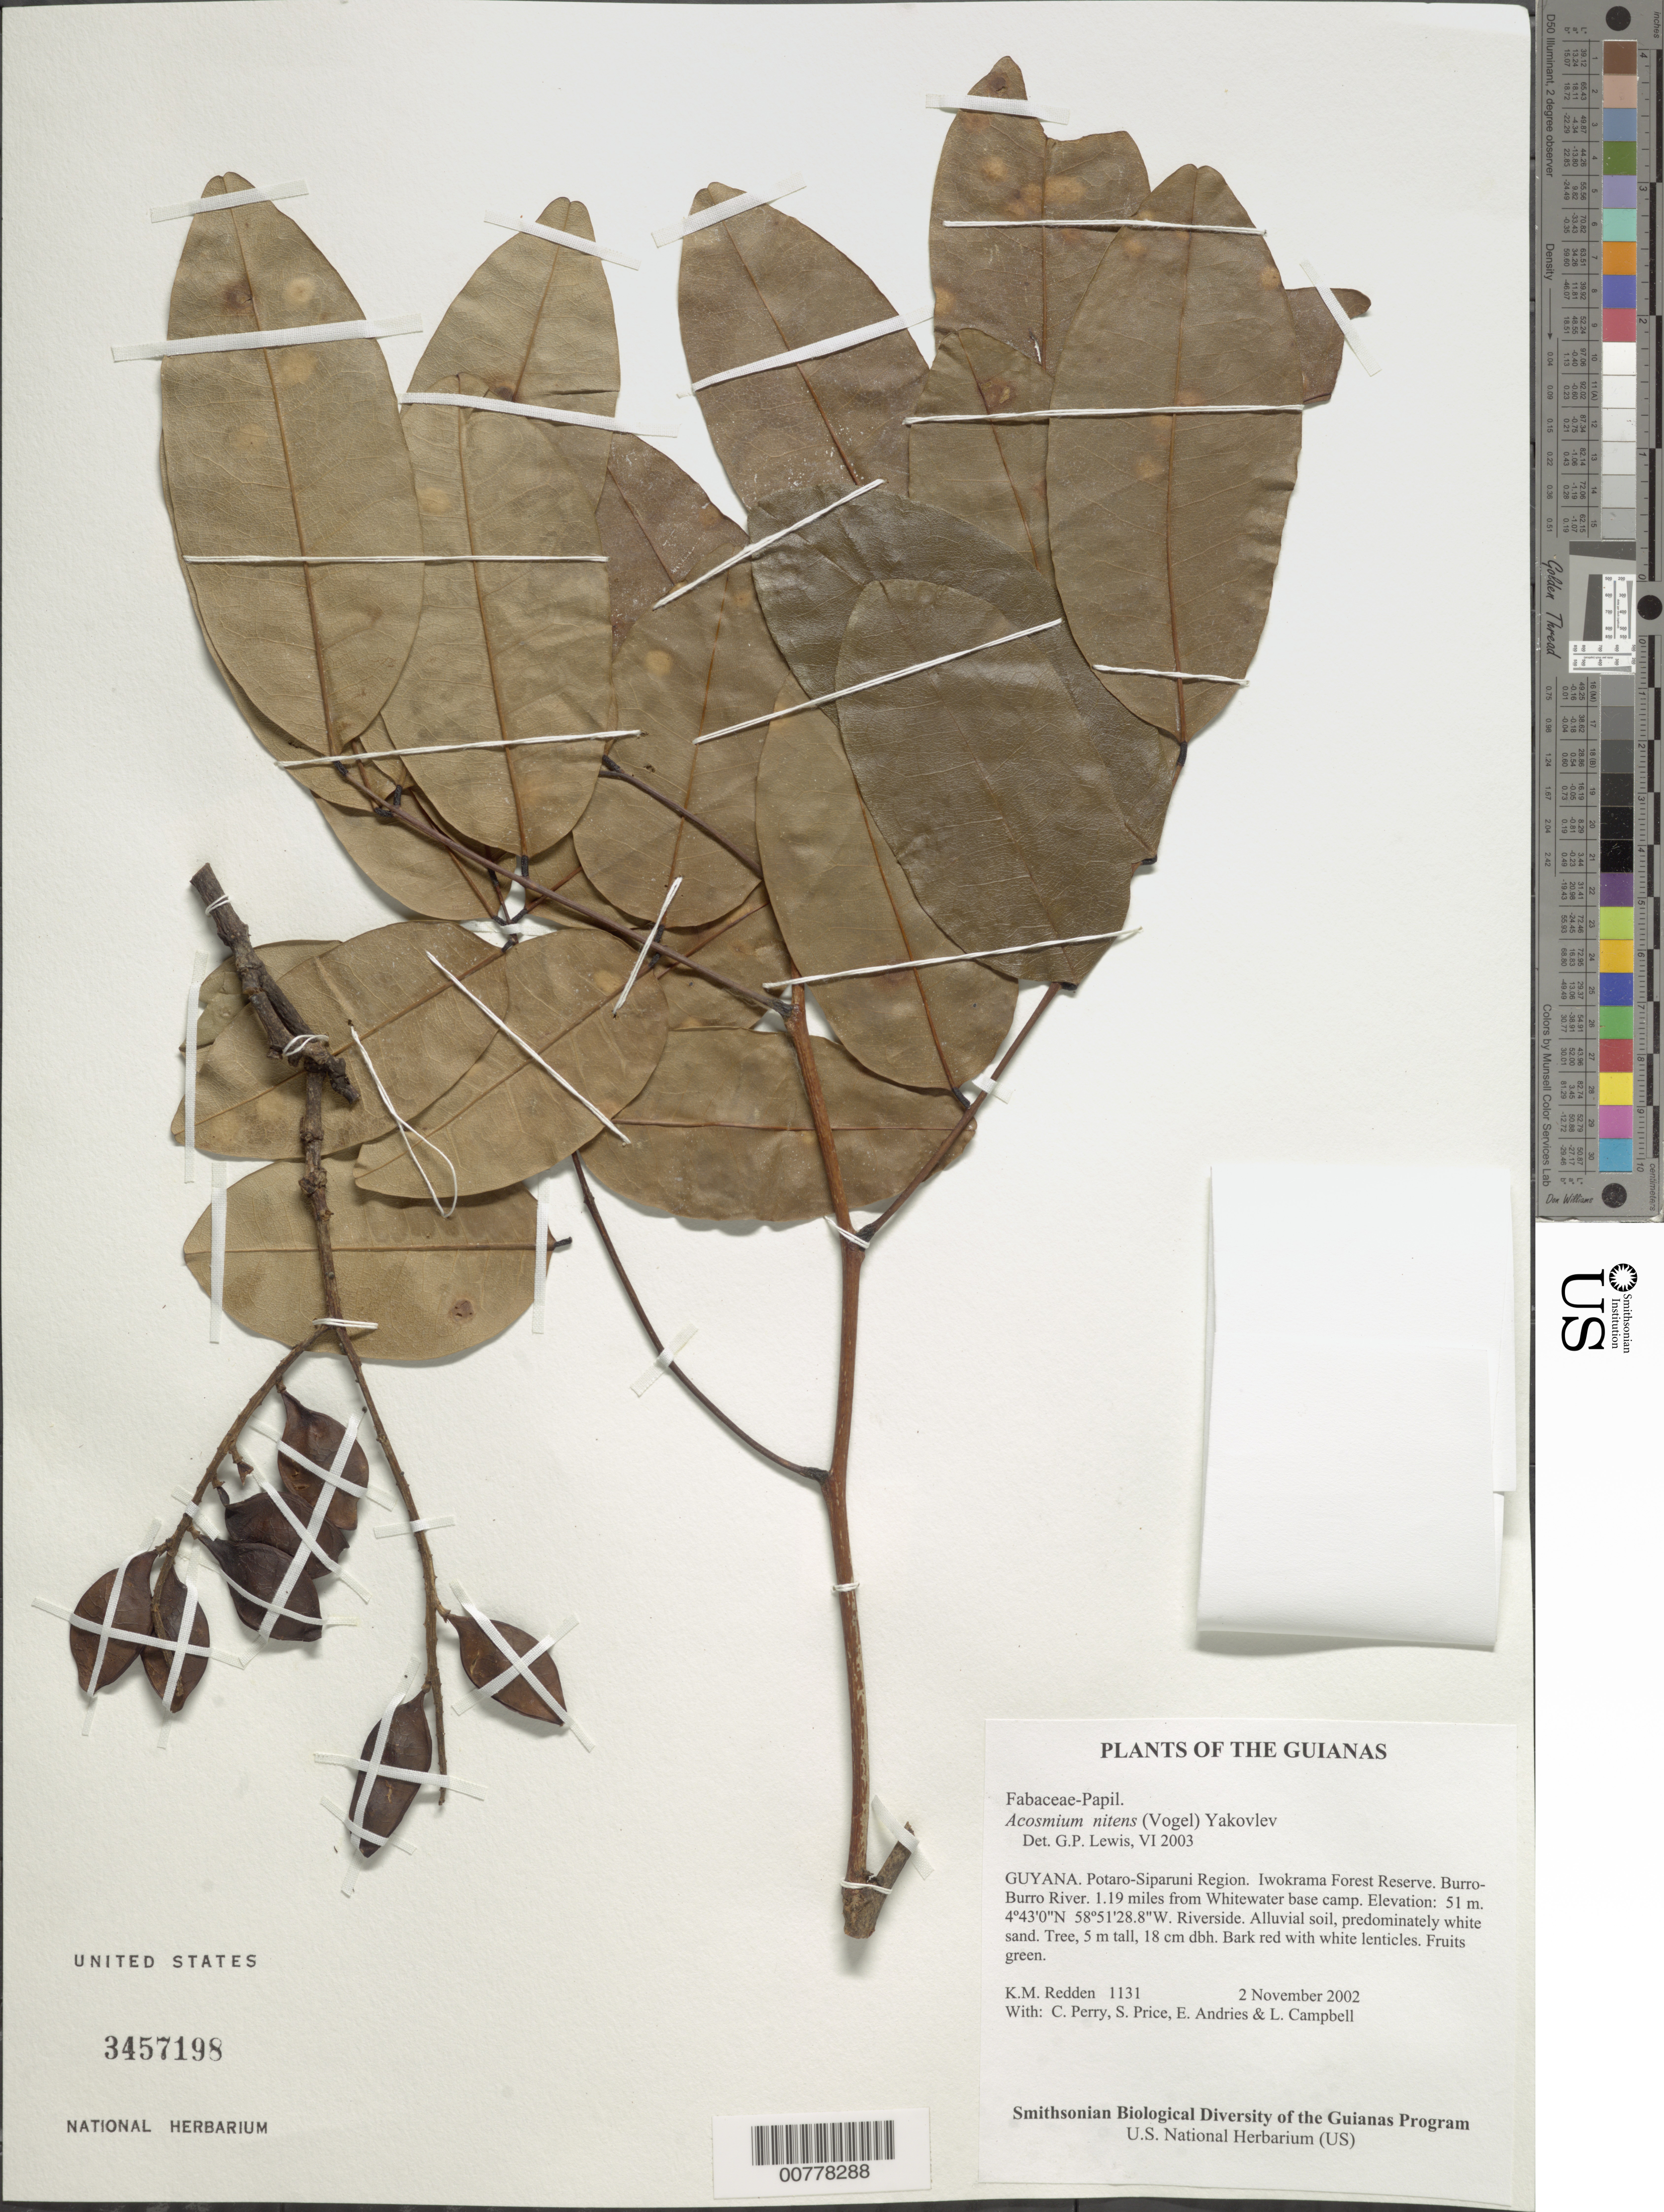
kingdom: Plantae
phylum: Tracheophyta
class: Magnoliopsida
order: Fabales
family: Fabaceae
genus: Acosmium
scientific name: Acosmium nitens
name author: (Vogel) Yakovlev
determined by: Lewis, Gwilym P.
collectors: K. M. Redden, C. Perry, S. Price, E. Andries & L. Campbell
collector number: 1131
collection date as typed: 2 November 2002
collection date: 2002-11-02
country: Guyana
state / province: Potaro-Siparuni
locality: Iwokrama Forest Reserve. Burro-Burro River. 1.19 miles from Whitewater base camp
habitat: Riverside. Alluvial soil, predominately white sand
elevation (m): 51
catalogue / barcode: US 3457198